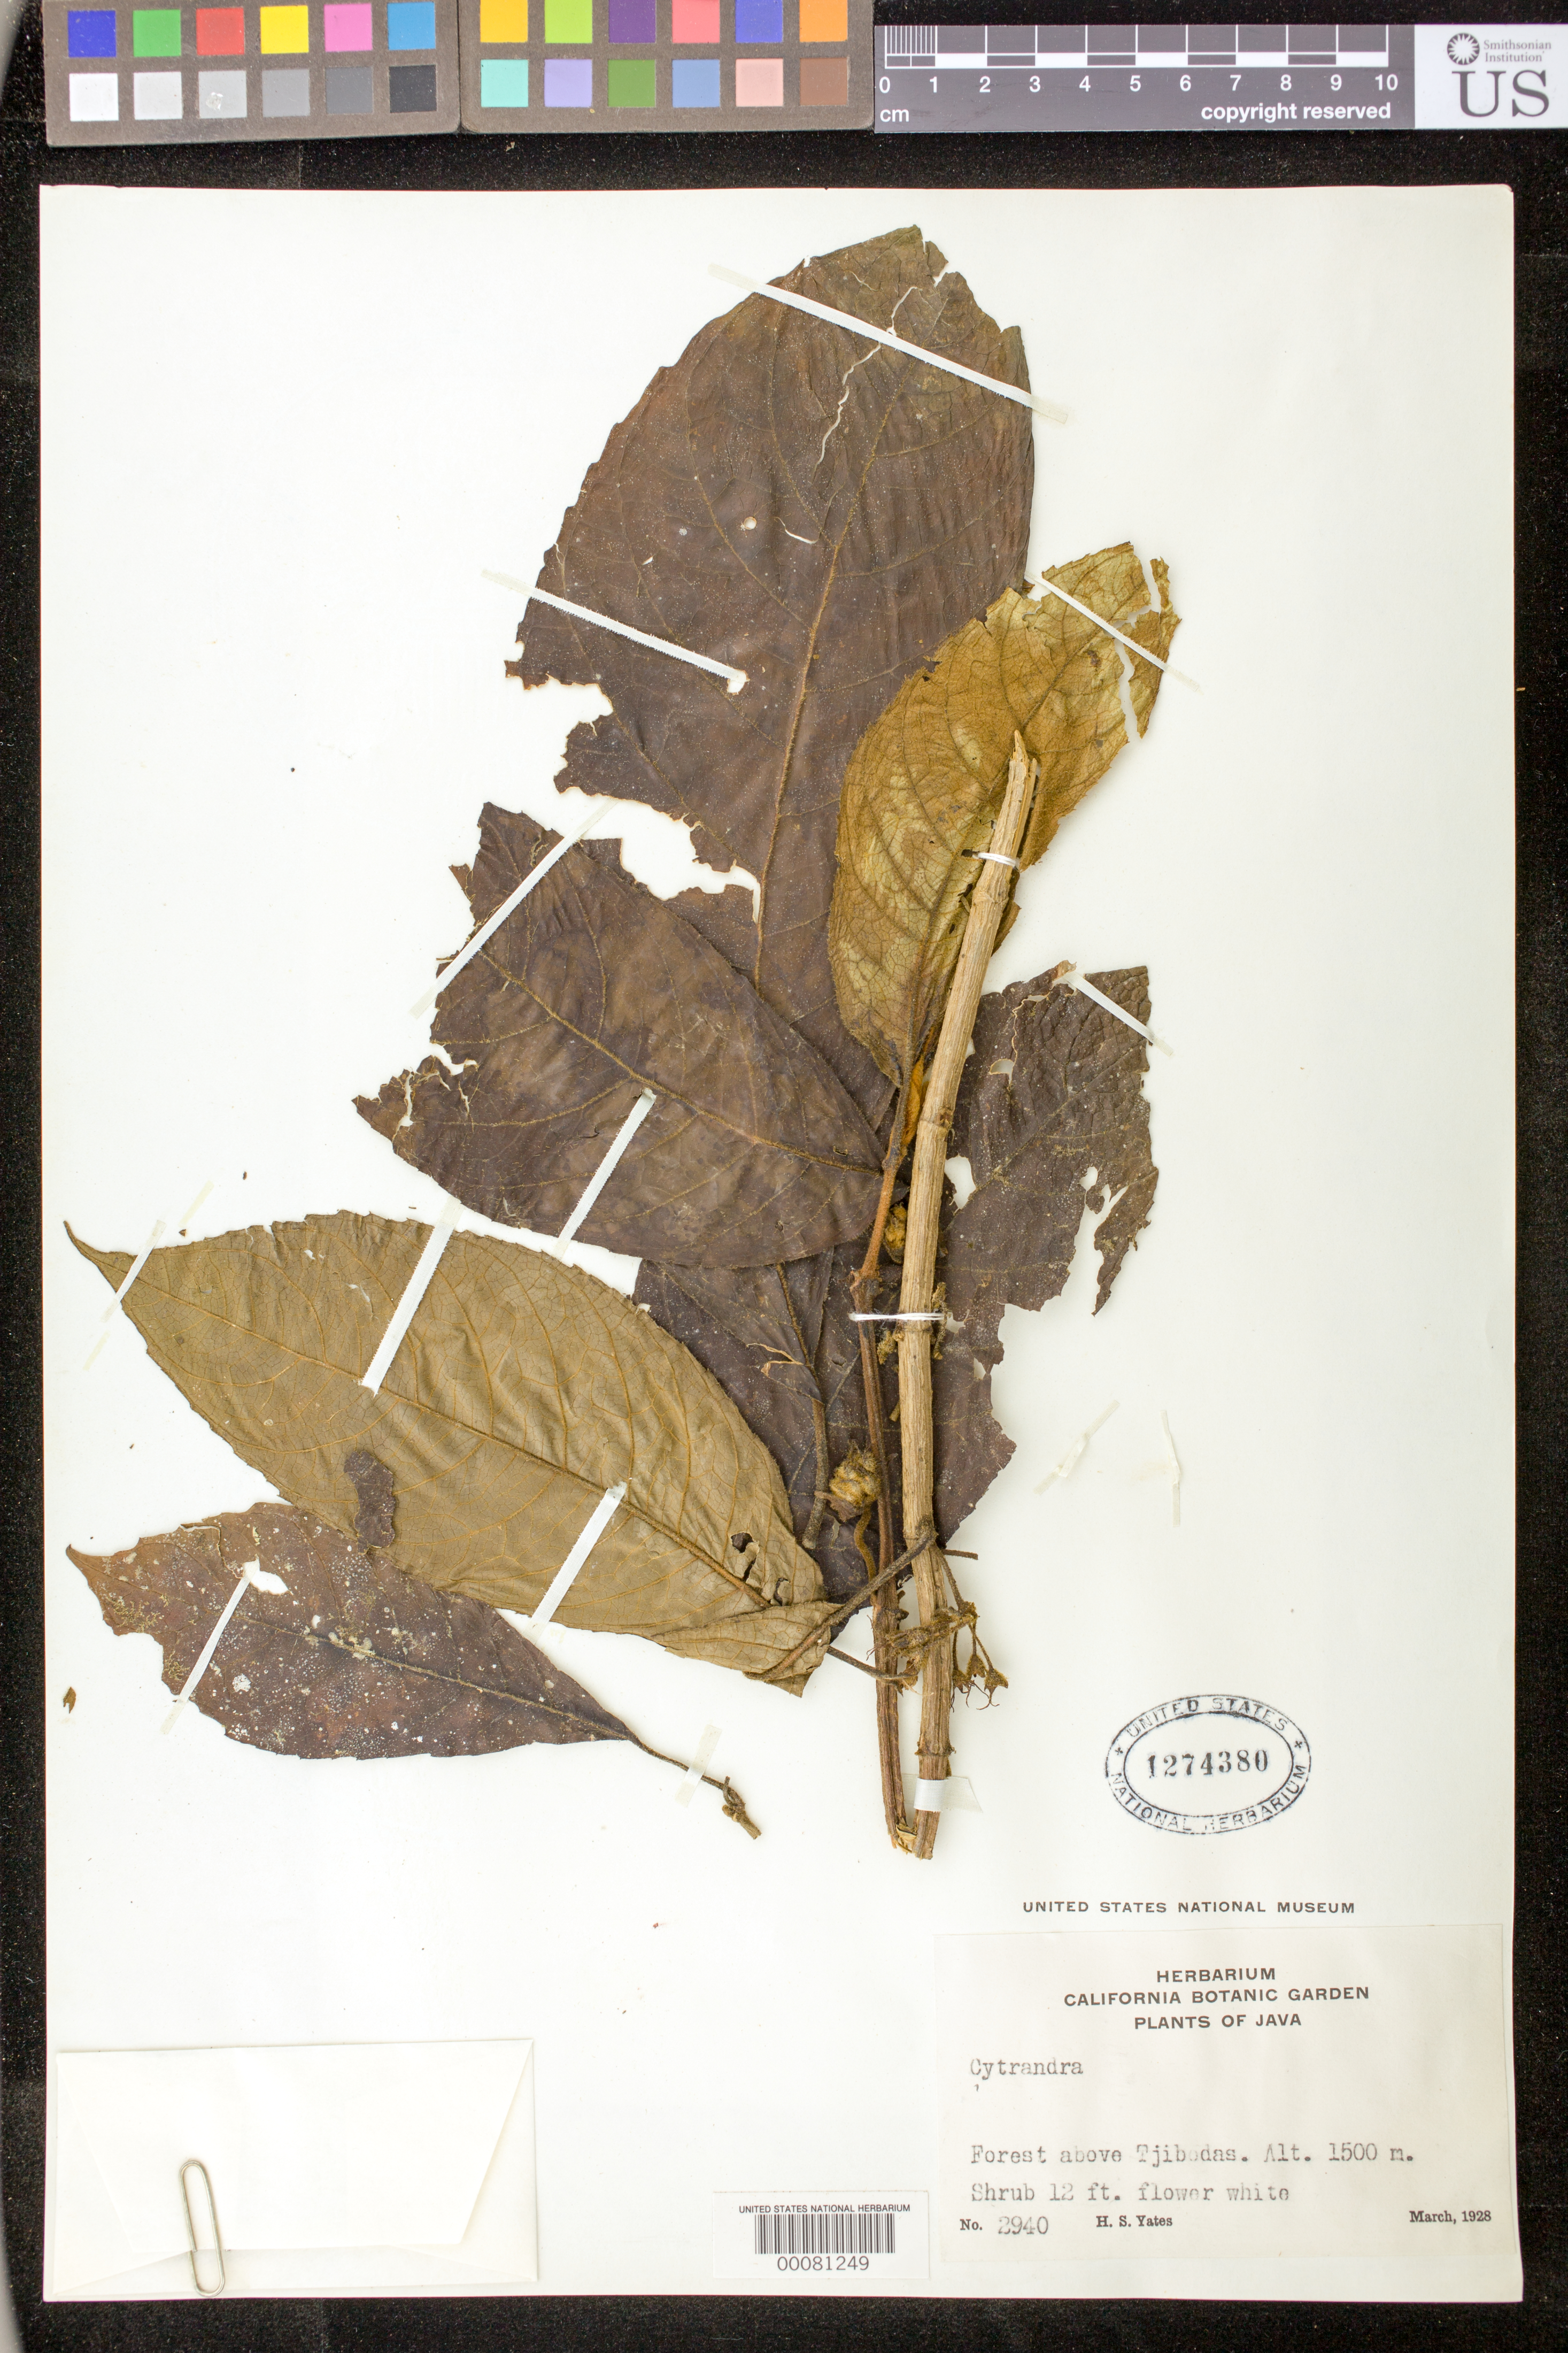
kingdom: Plantae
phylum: Tracheophyta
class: Magnoliopsida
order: Lamiales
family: Gesneriaceae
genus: Cyrtandra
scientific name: Cyrtandra sp.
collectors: H. S. Yates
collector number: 2940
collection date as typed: Mar 1928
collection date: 1928-03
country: Indonesia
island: Java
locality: Forest above tjibodas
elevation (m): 1500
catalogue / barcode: US 1274380